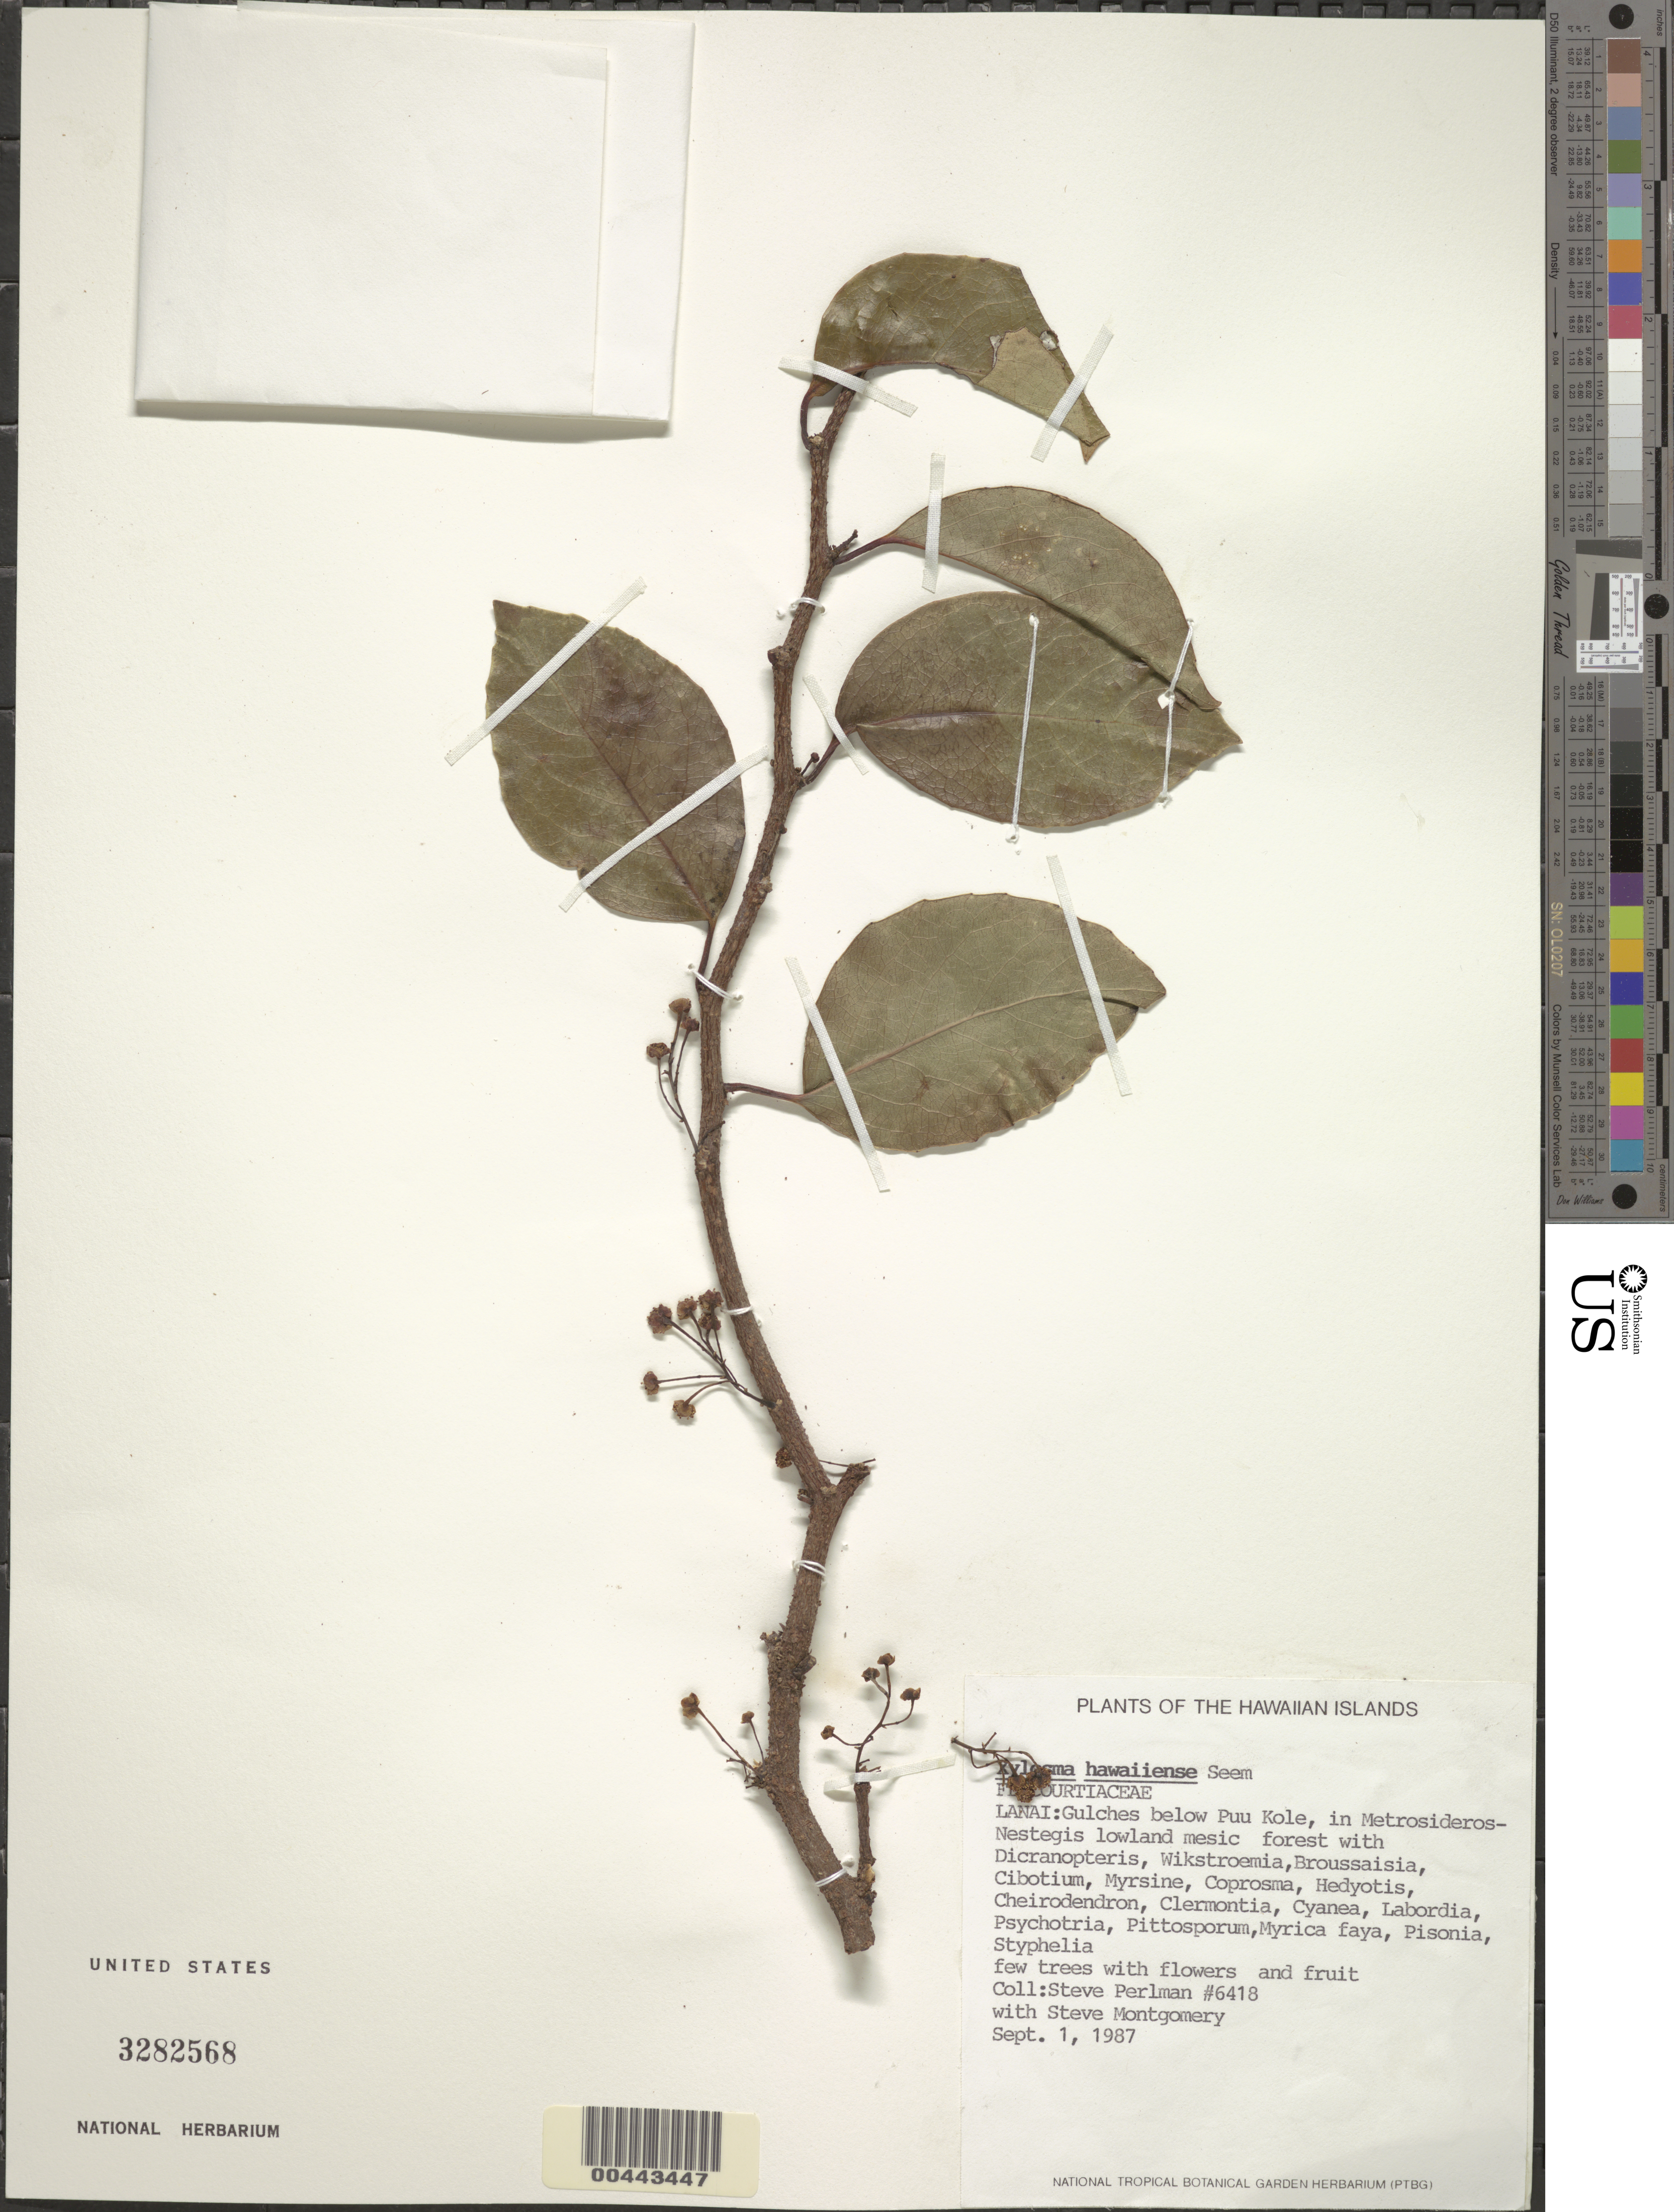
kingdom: Plantae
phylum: Tracheophyta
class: Magnoliopsida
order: Malpighiales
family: Salicaceae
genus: Xylosma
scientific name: Xylosma hawaiensis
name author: Seem.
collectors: S. P. Perlman & S. Montgomery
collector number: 6418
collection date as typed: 1 Sep 1987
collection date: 1987-09-01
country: United States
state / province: Hawaii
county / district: Maui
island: Lana'i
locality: Gulches below Puu Kole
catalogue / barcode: US 3282568